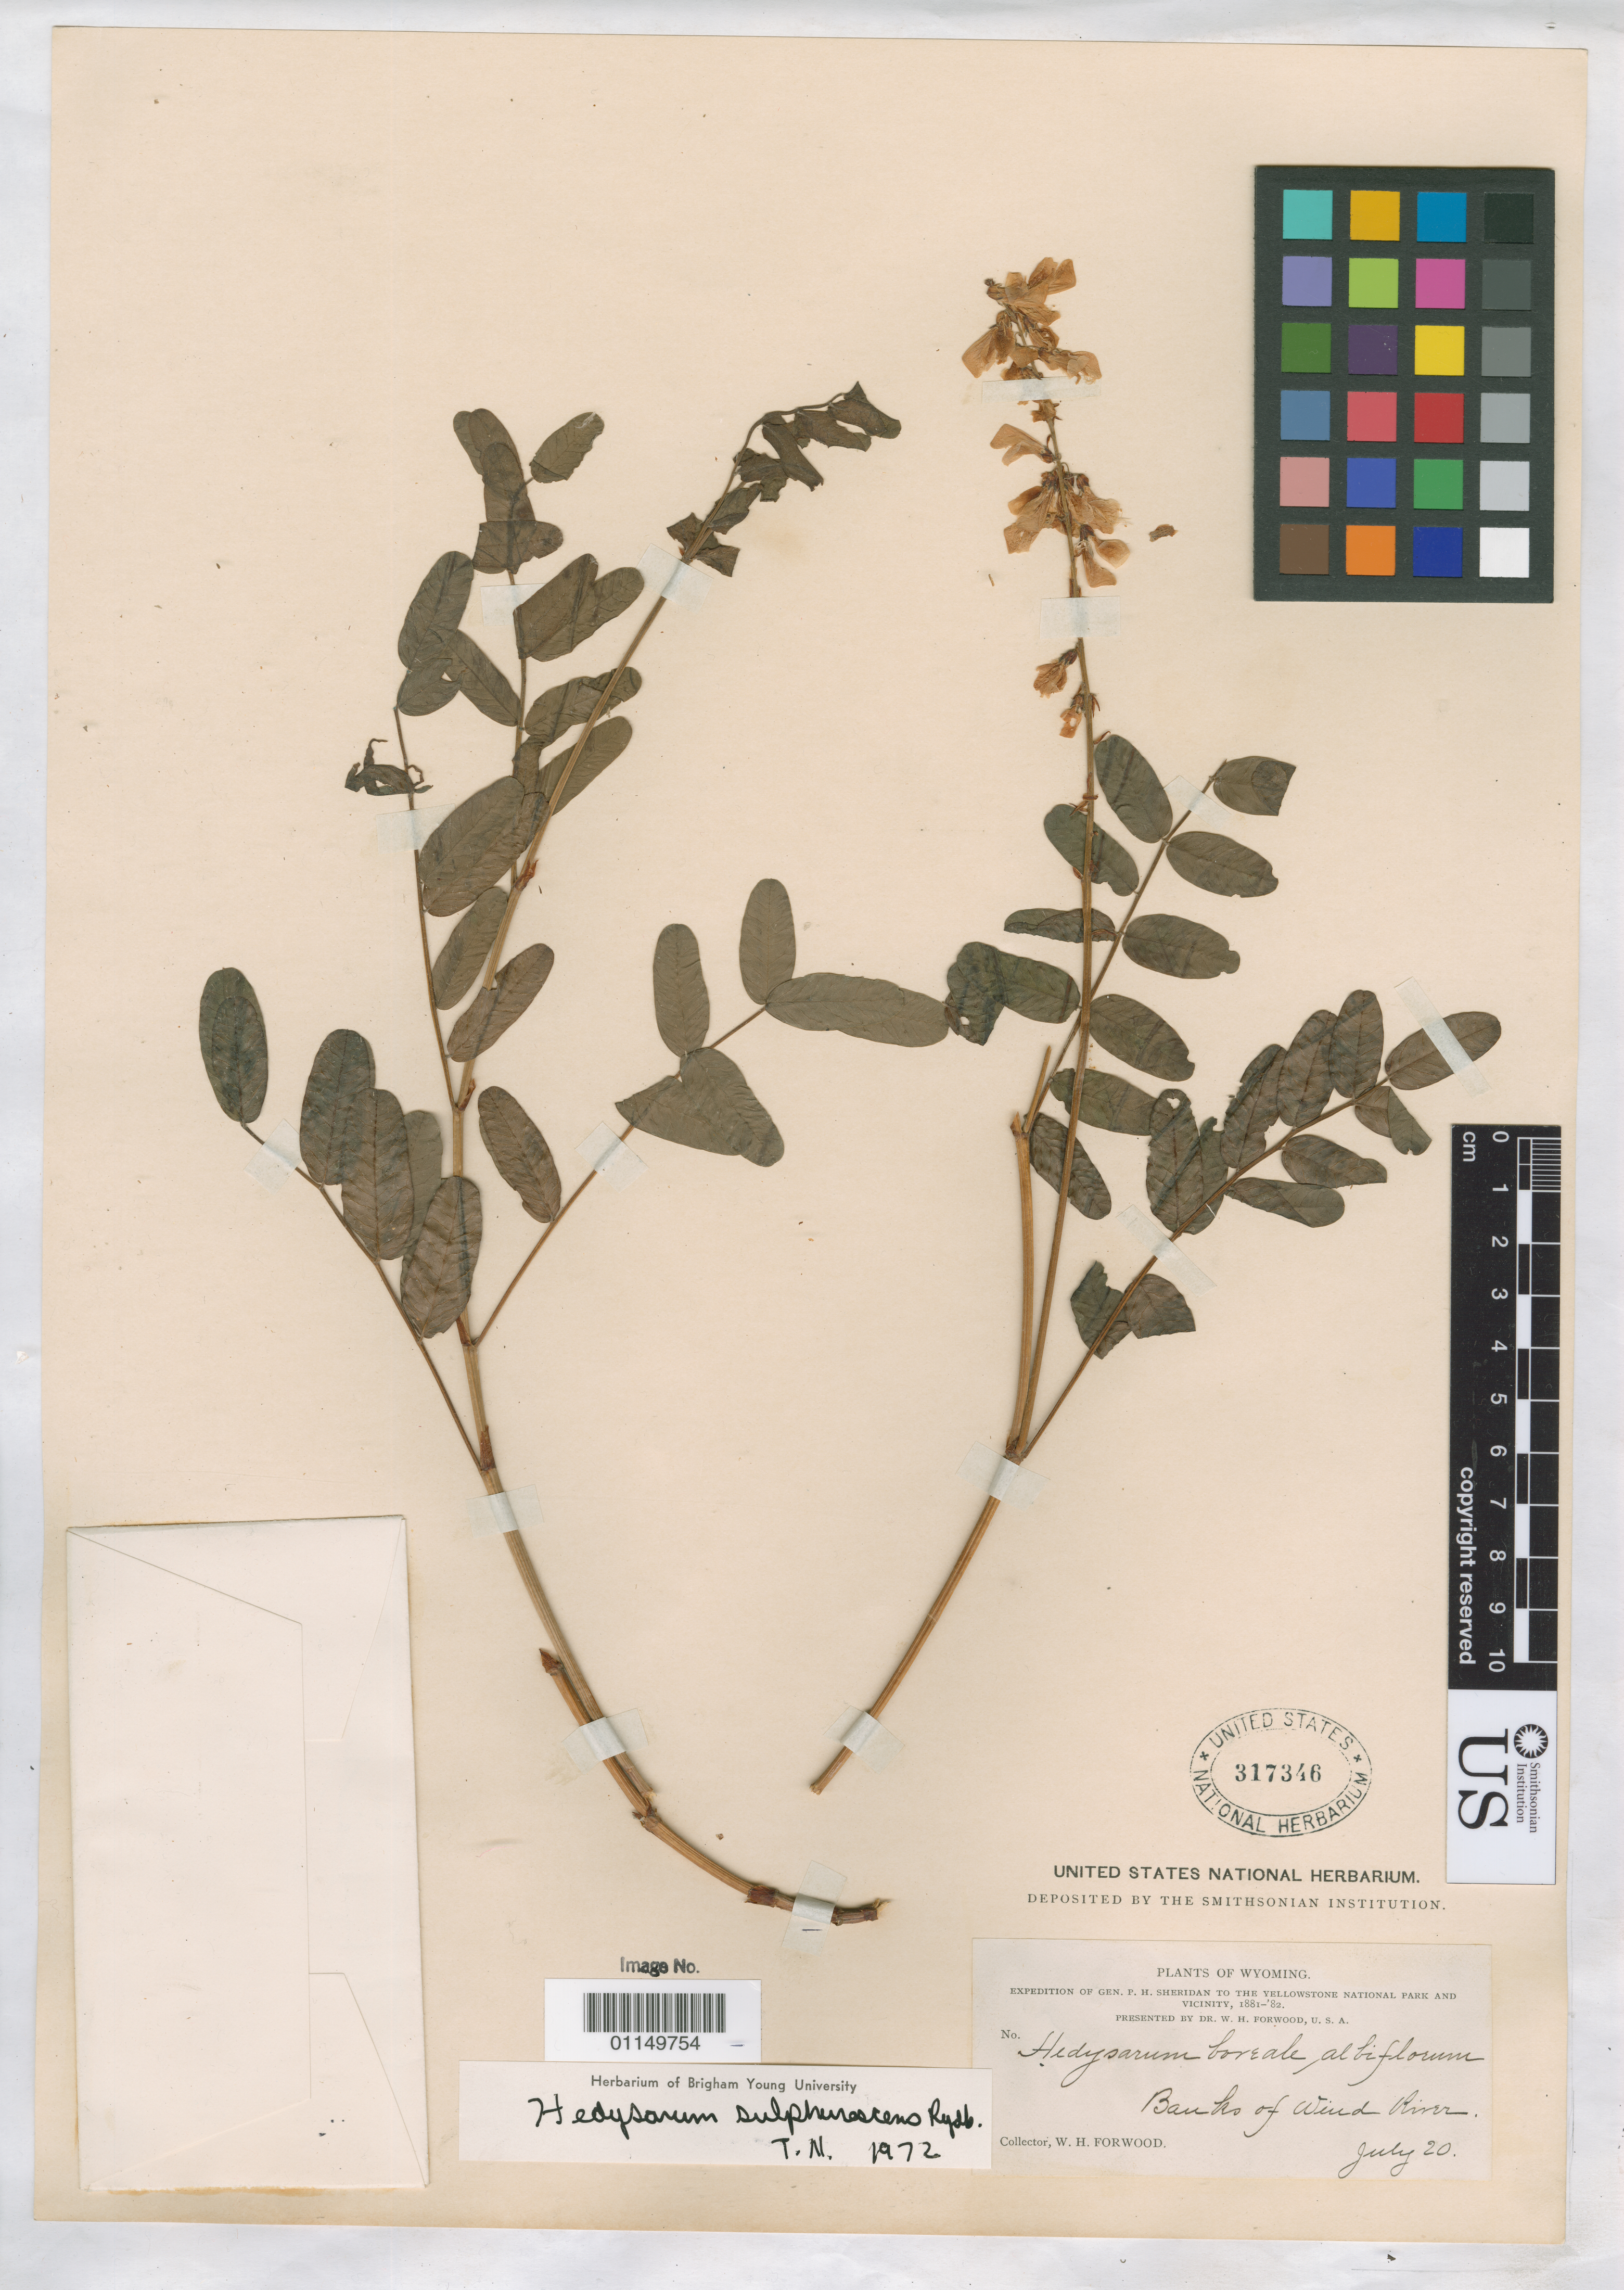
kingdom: Plantae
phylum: Tracheophyta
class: Magnoliopsida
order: Fabales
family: Fabaceae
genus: Hedysarum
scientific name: Hedysarum sulphurescens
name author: Rydb.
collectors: W. Forwood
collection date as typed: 20 Jul 1881 to 20 Jul 1882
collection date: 1881-07-20/1882-07-20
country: United States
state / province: Wyoming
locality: Banks of Wind River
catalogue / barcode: US 317346